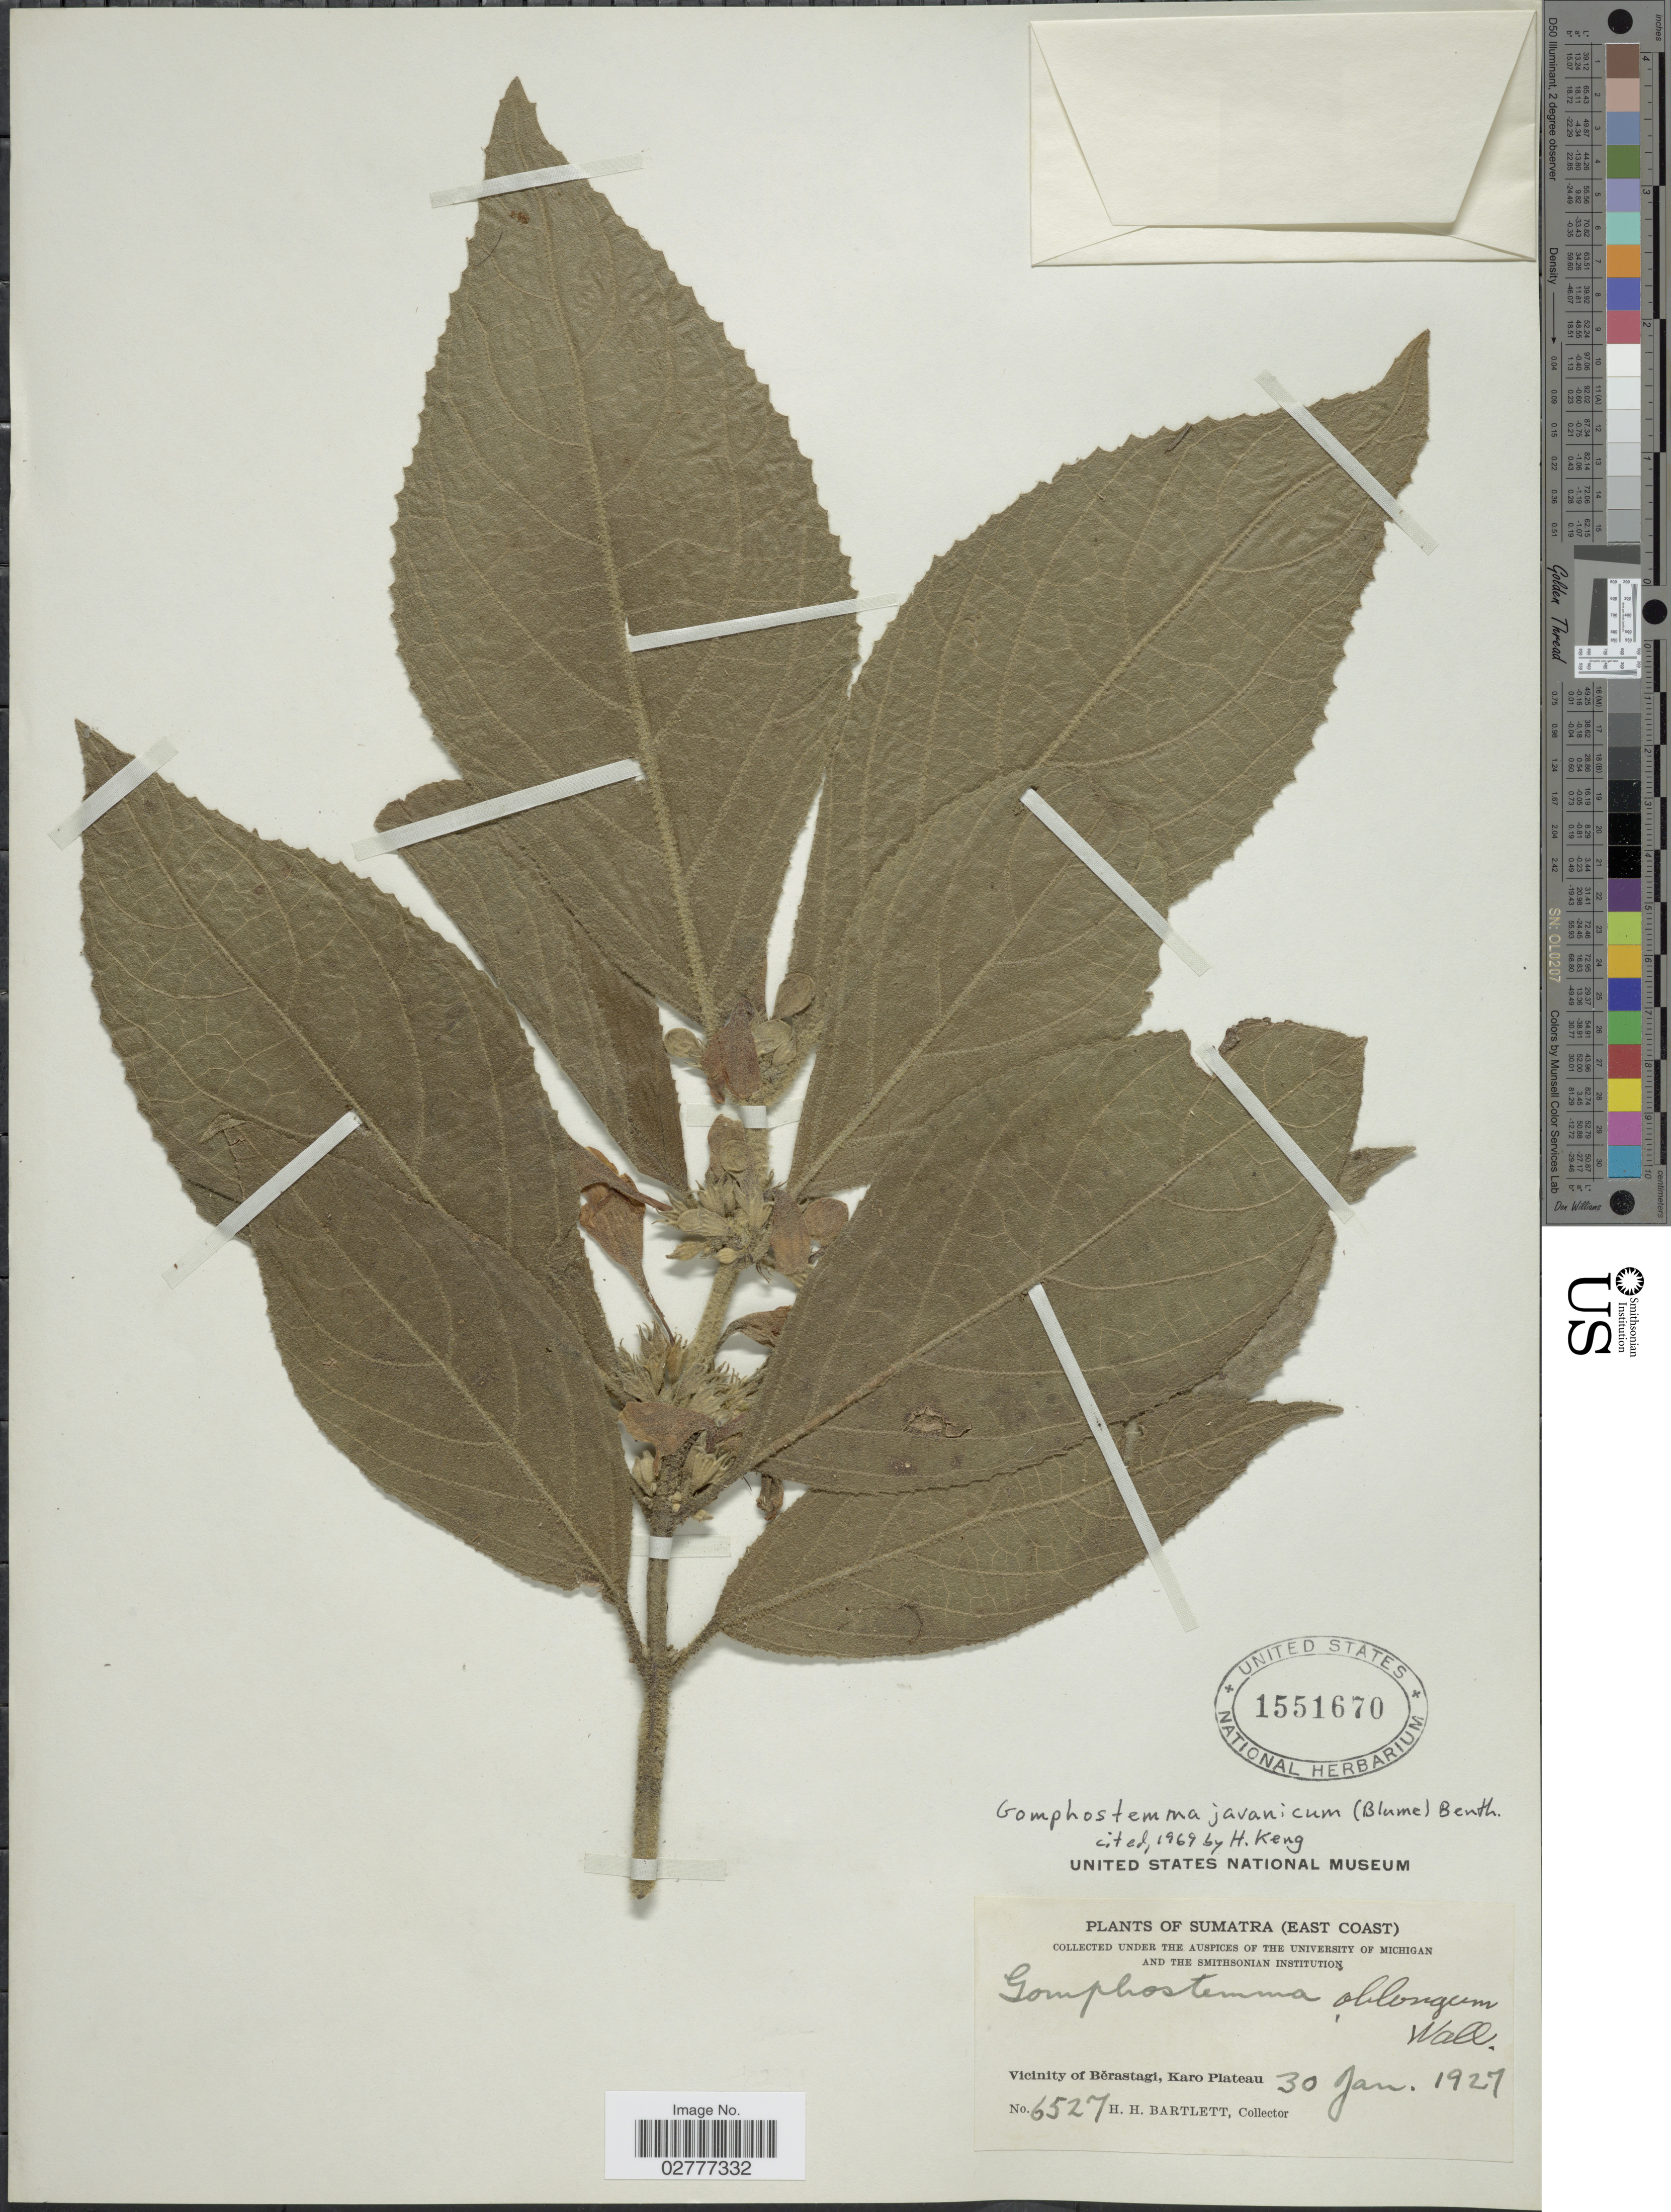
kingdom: Plantae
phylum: Tracheophyta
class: Magnoliopsida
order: Lamiales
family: Lamiaceae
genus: Gomphostemma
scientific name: Gomphostemma javanicum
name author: (Blume) Benth.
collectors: H. H. Bartlett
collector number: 6527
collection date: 1927-01-30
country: Indonesia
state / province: Sumatra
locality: (East Coast), Vicinity of Berastagi, Karo Plateau.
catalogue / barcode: US 1551670